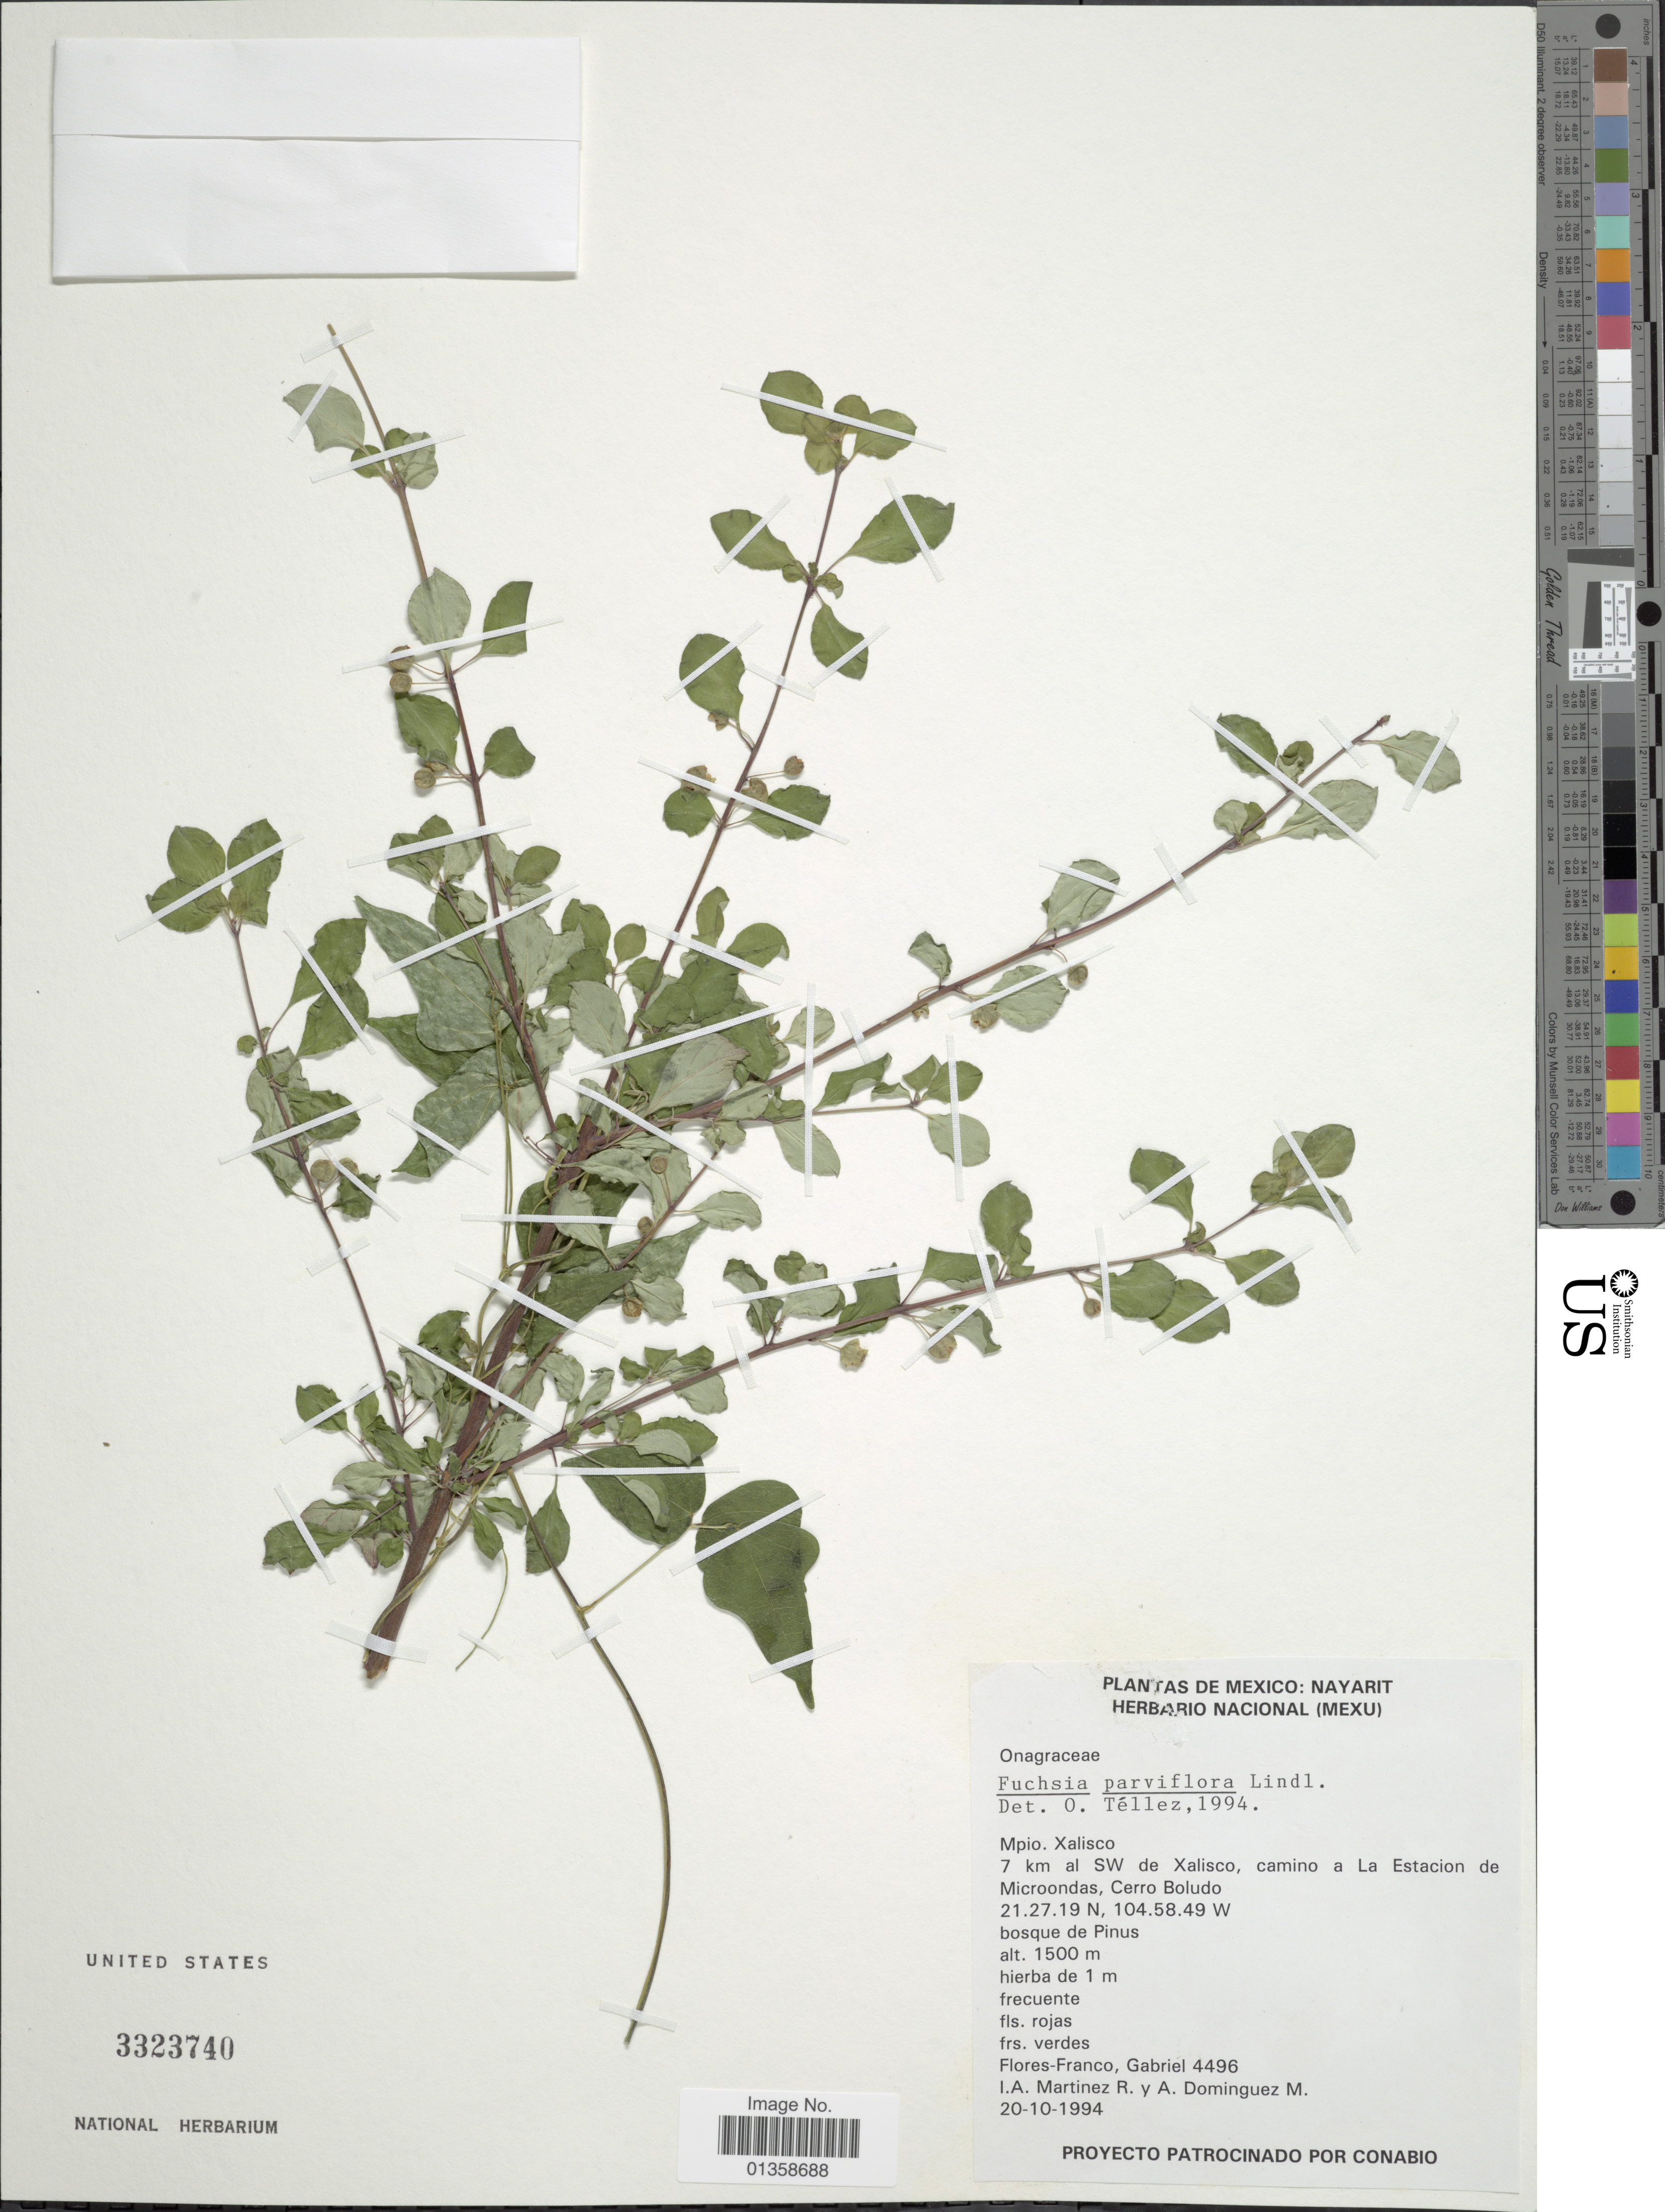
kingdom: Plantae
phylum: Tracheophyta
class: Magnoliopsida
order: Myrtales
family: Onagraceae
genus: Fuchsia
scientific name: Fuchsia cylindracea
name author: Lindl.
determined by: Wagner, W. L., (BOT), Smithsonian Institution - National Museum of Natural History (UNITED STATES)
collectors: G. Flores F., I. A. Martinez R. & A. Dominguez M.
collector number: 4496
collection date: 1994-10-20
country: Mexico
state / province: Nayarit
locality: Mpio. Xalisco, 7 km al SW de Xalisco, camino a La Estacion de Microondas, Cerro Boludo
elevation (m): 1500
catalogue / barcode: US 3323740